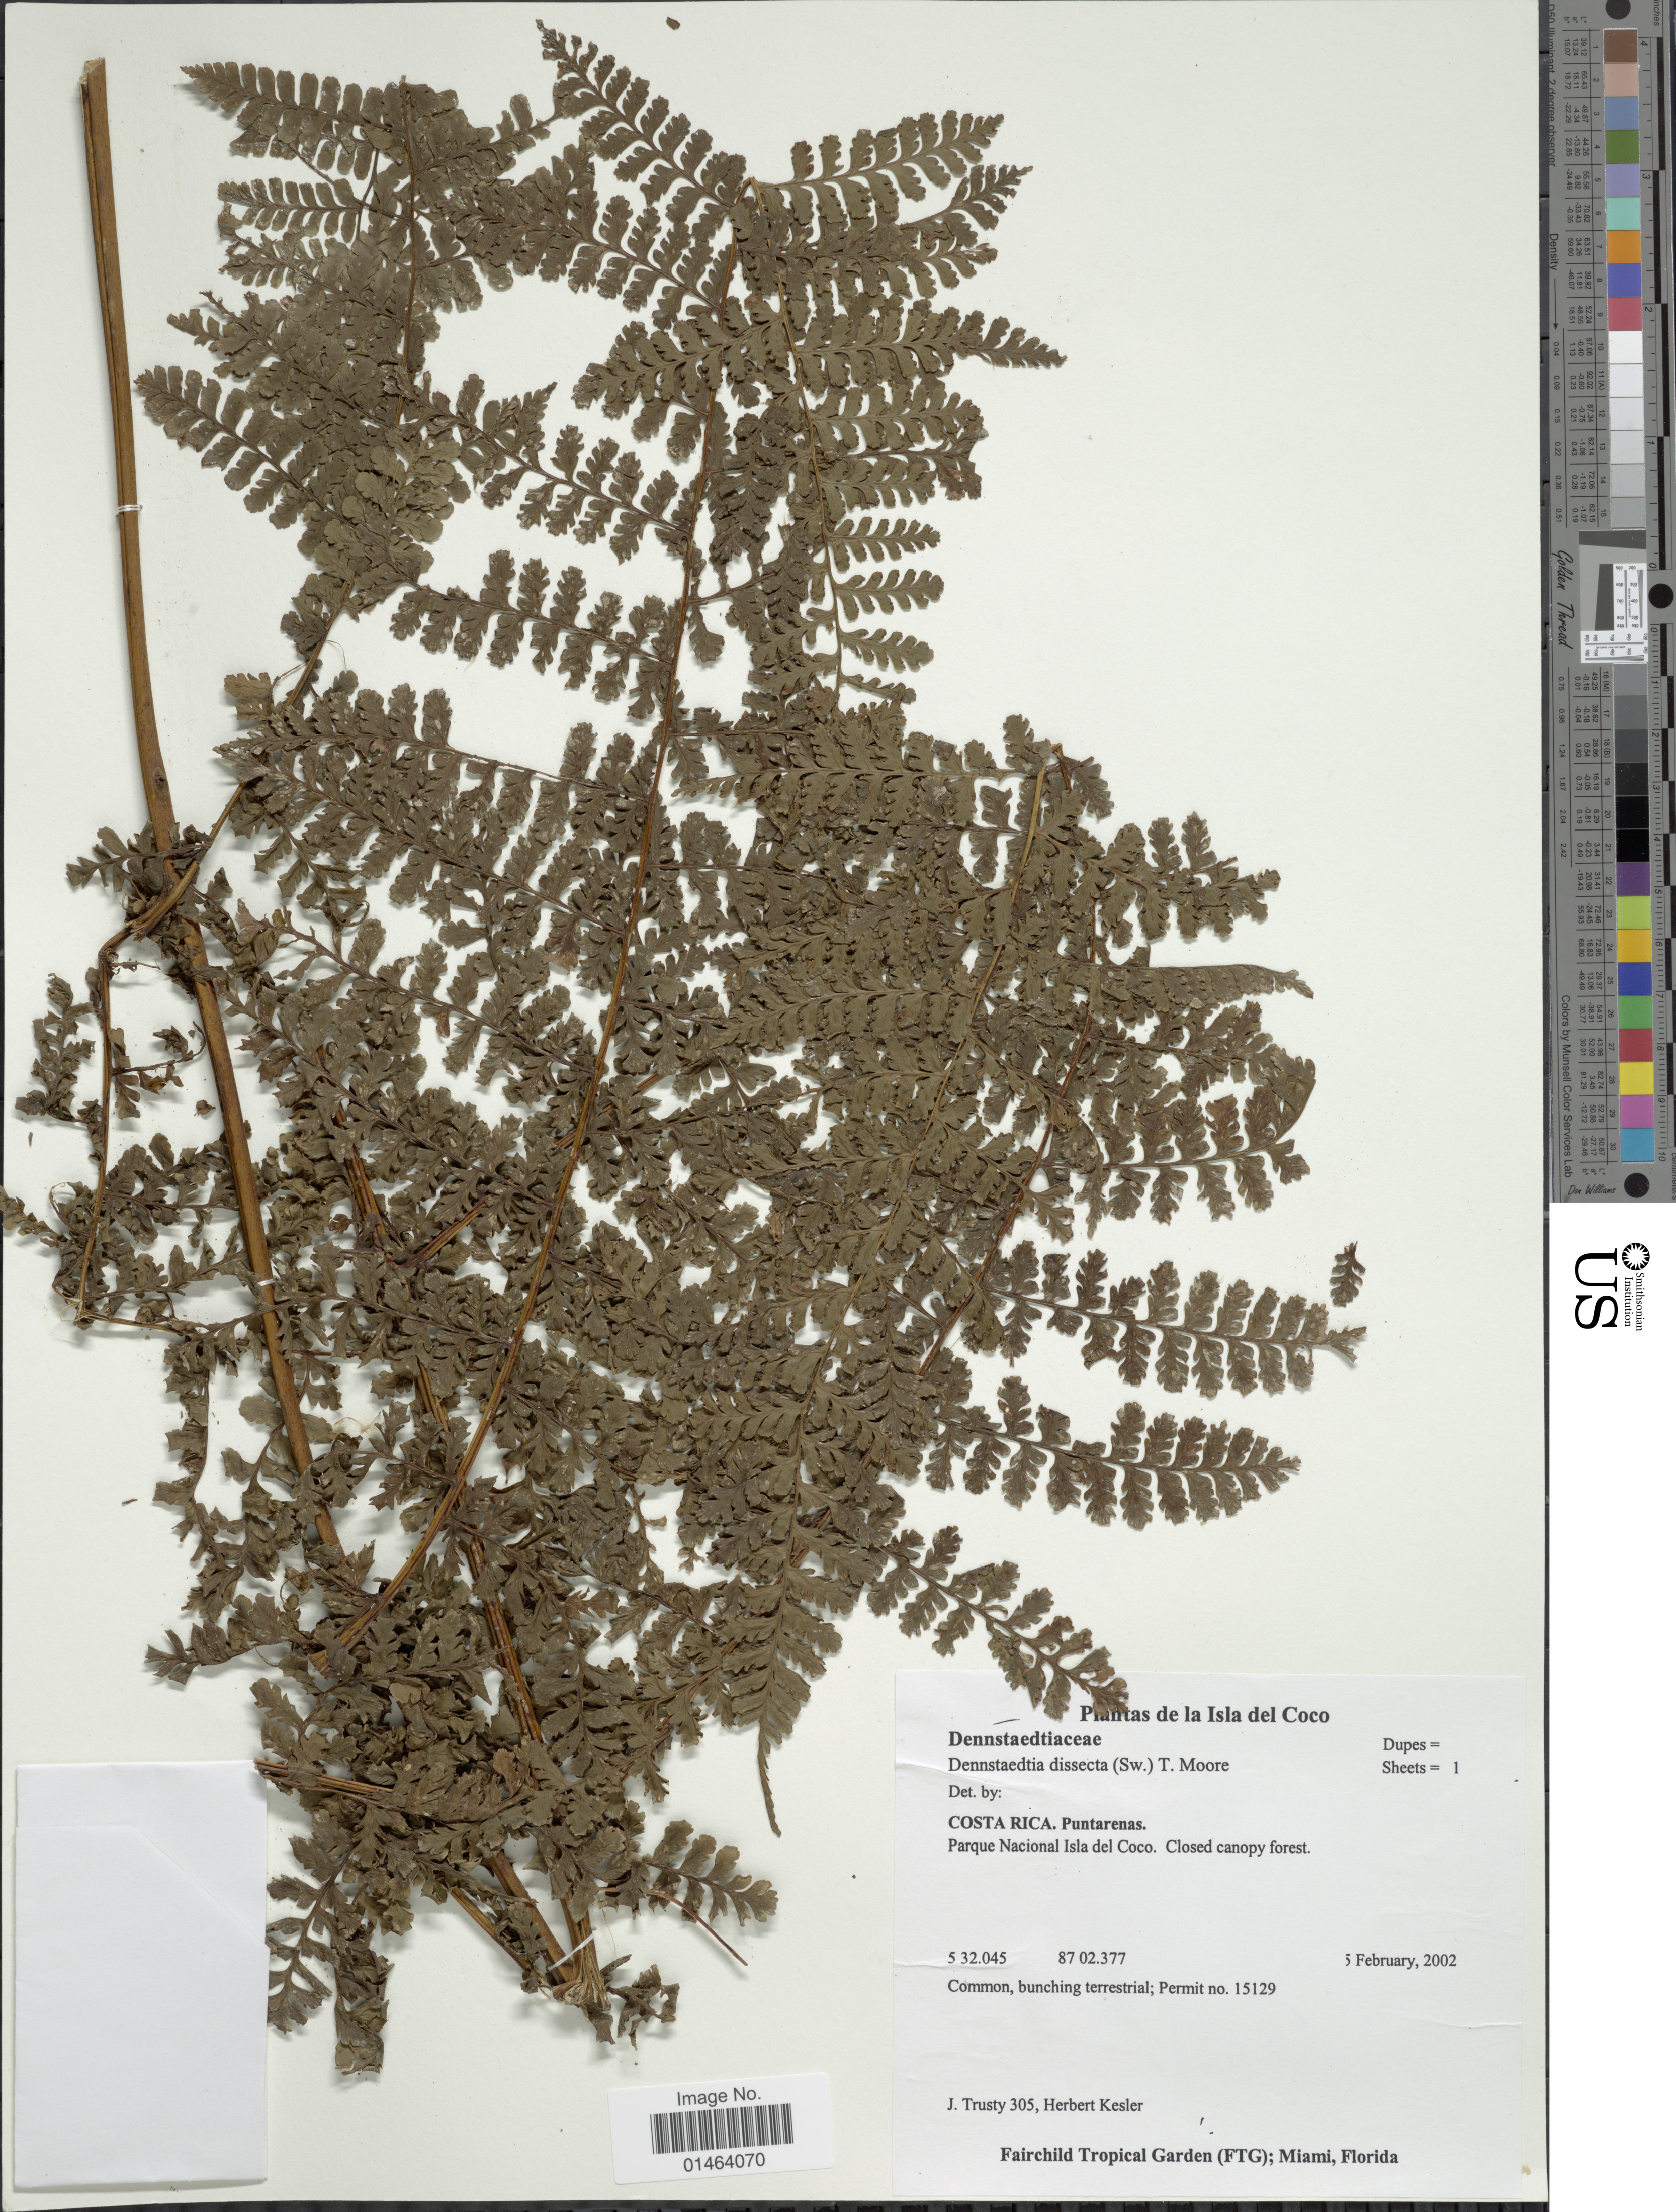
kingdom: Plantae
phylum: Tracheophyta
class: Polypodiopsida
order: Polypodiales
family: Dennstaedtiaceae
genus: Dennstaedtia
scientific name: Dennstaedtia dissecta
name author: (Sw.) T. Moore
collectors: J. Trusty & H. Kesler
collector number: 305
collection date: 2002-02-05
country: Costa Rica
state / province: Puntarenas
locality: Costa Rica, Puntarenas, Parque Nacional Isla del Coco. Closed canopy forest.